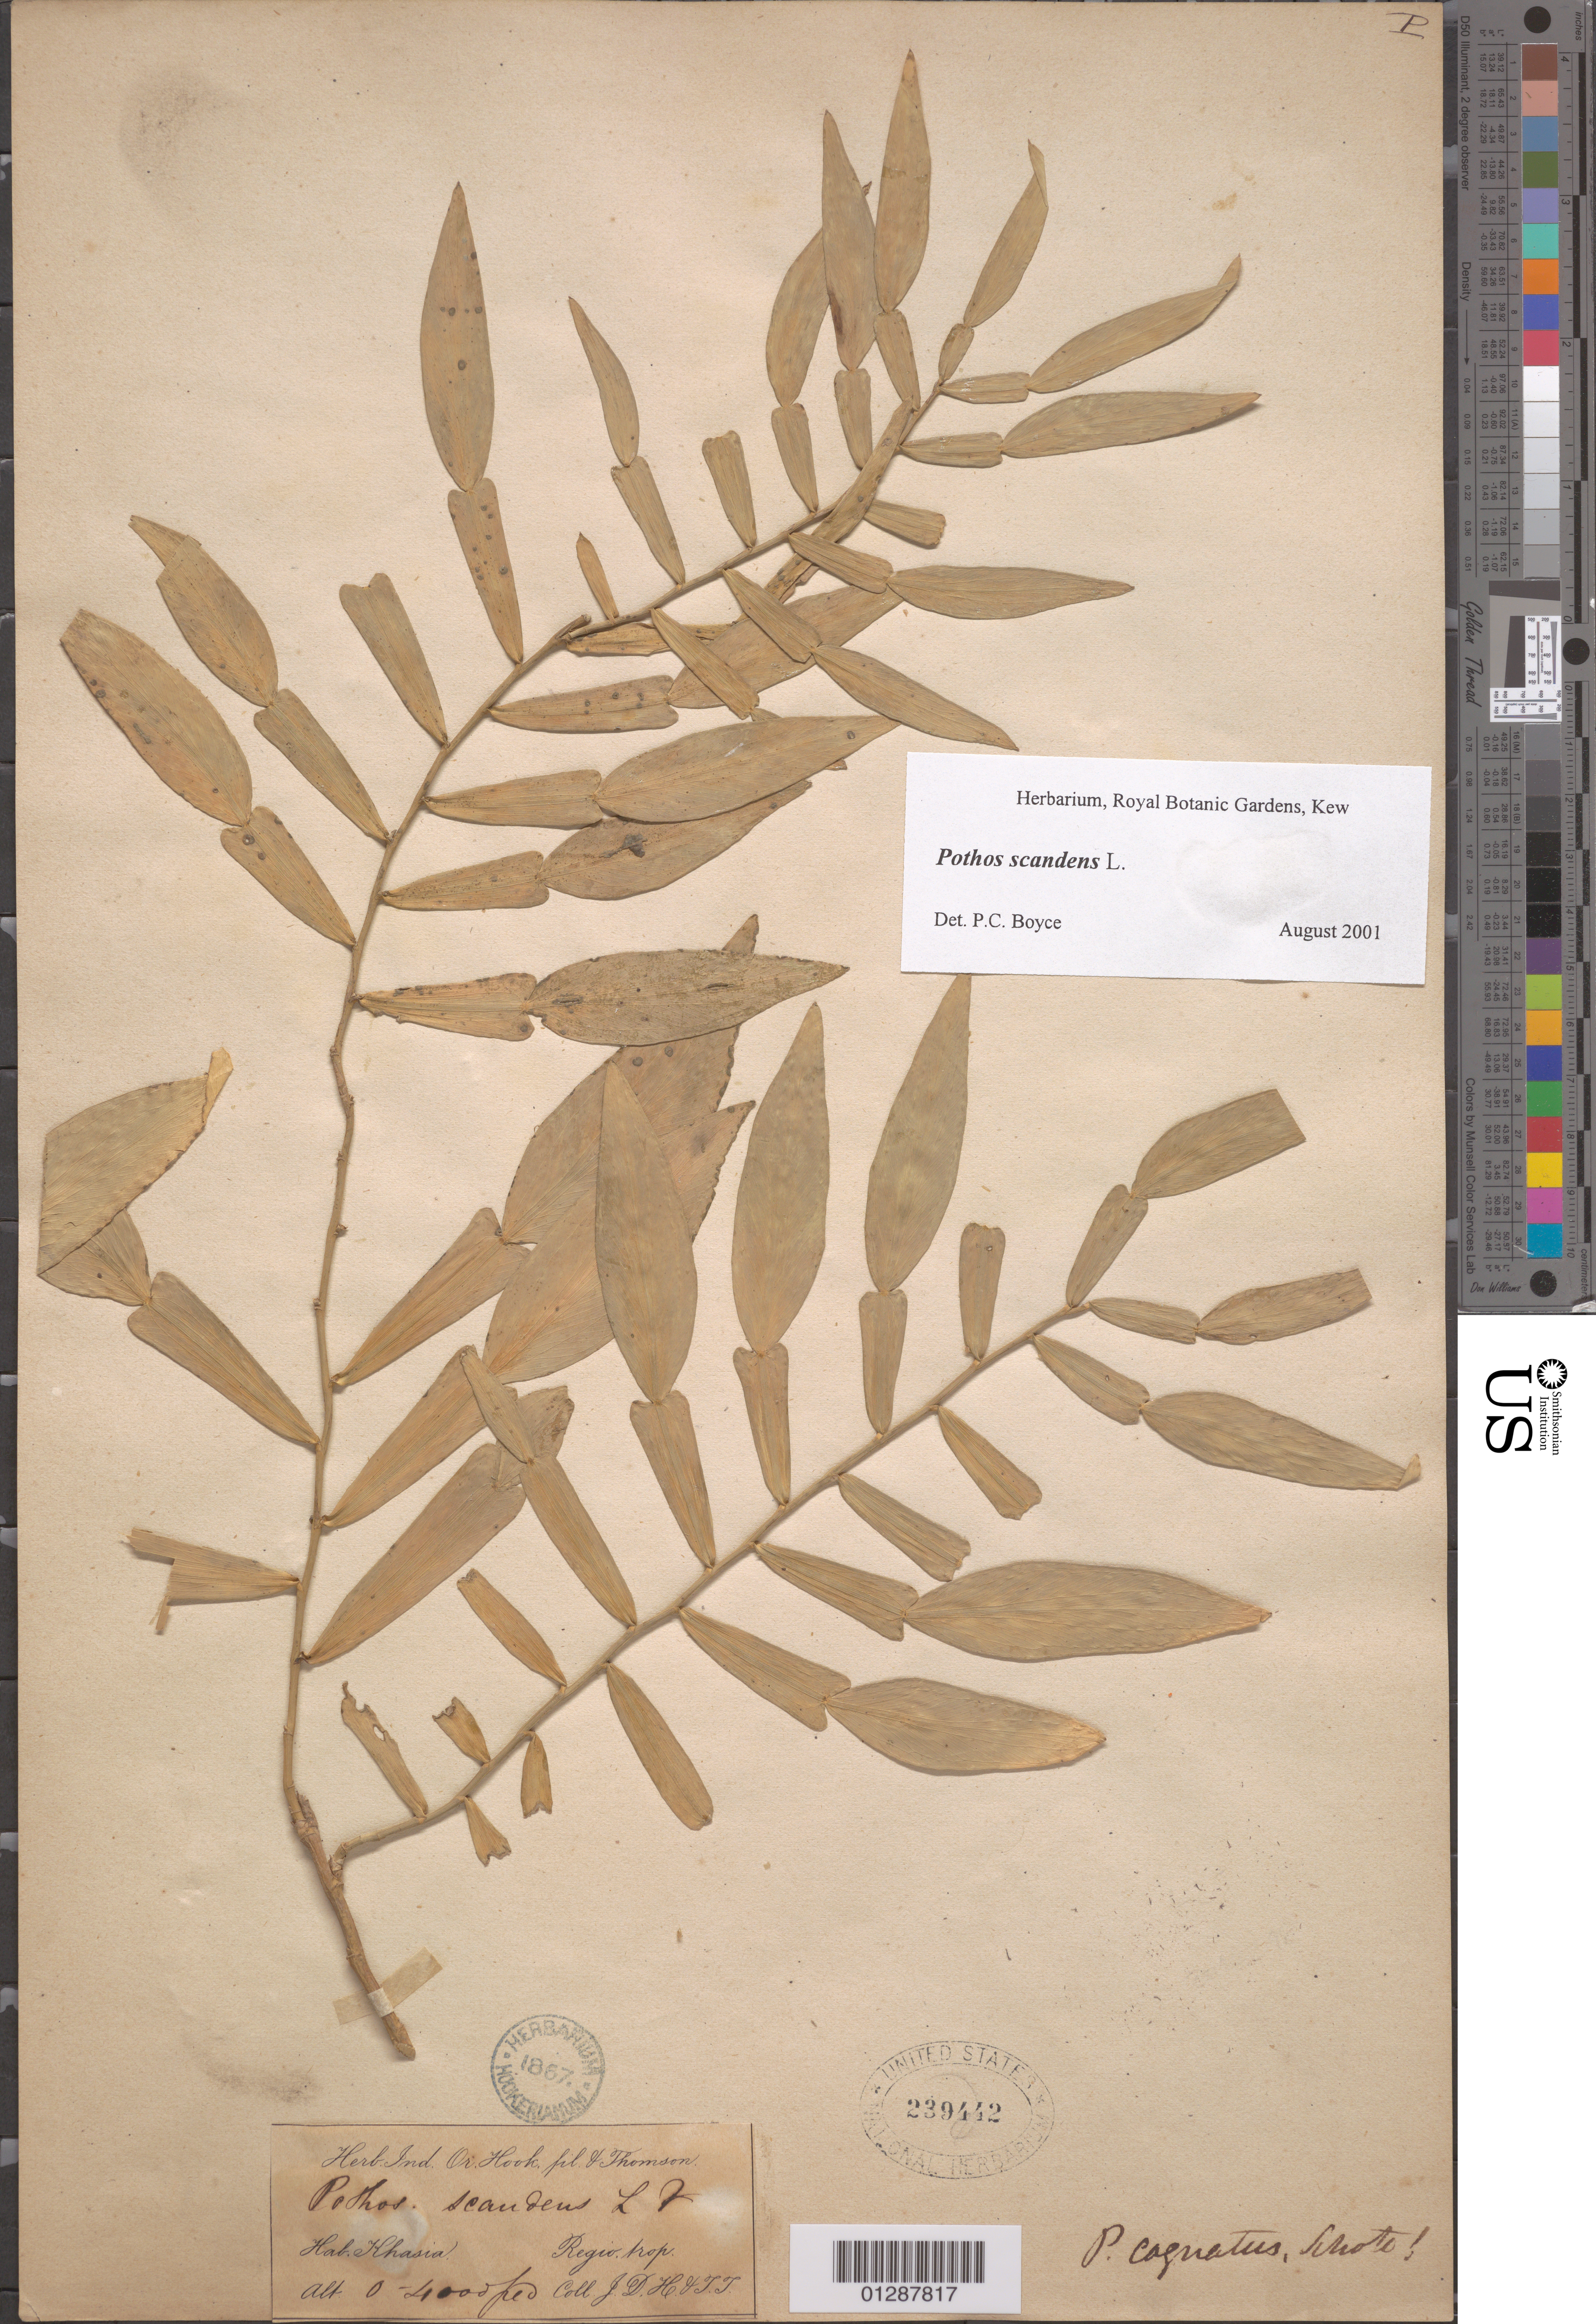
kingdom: Plantae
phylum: Tracheophyta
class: Liliopsida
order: Alismatales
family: Araceae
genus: Pothos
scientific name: Pothos scandens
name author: L.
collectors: J. D. Hooker & T. Thomson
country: India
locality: Khasia. Regio. trop.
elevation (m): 0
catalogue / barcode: US 239442